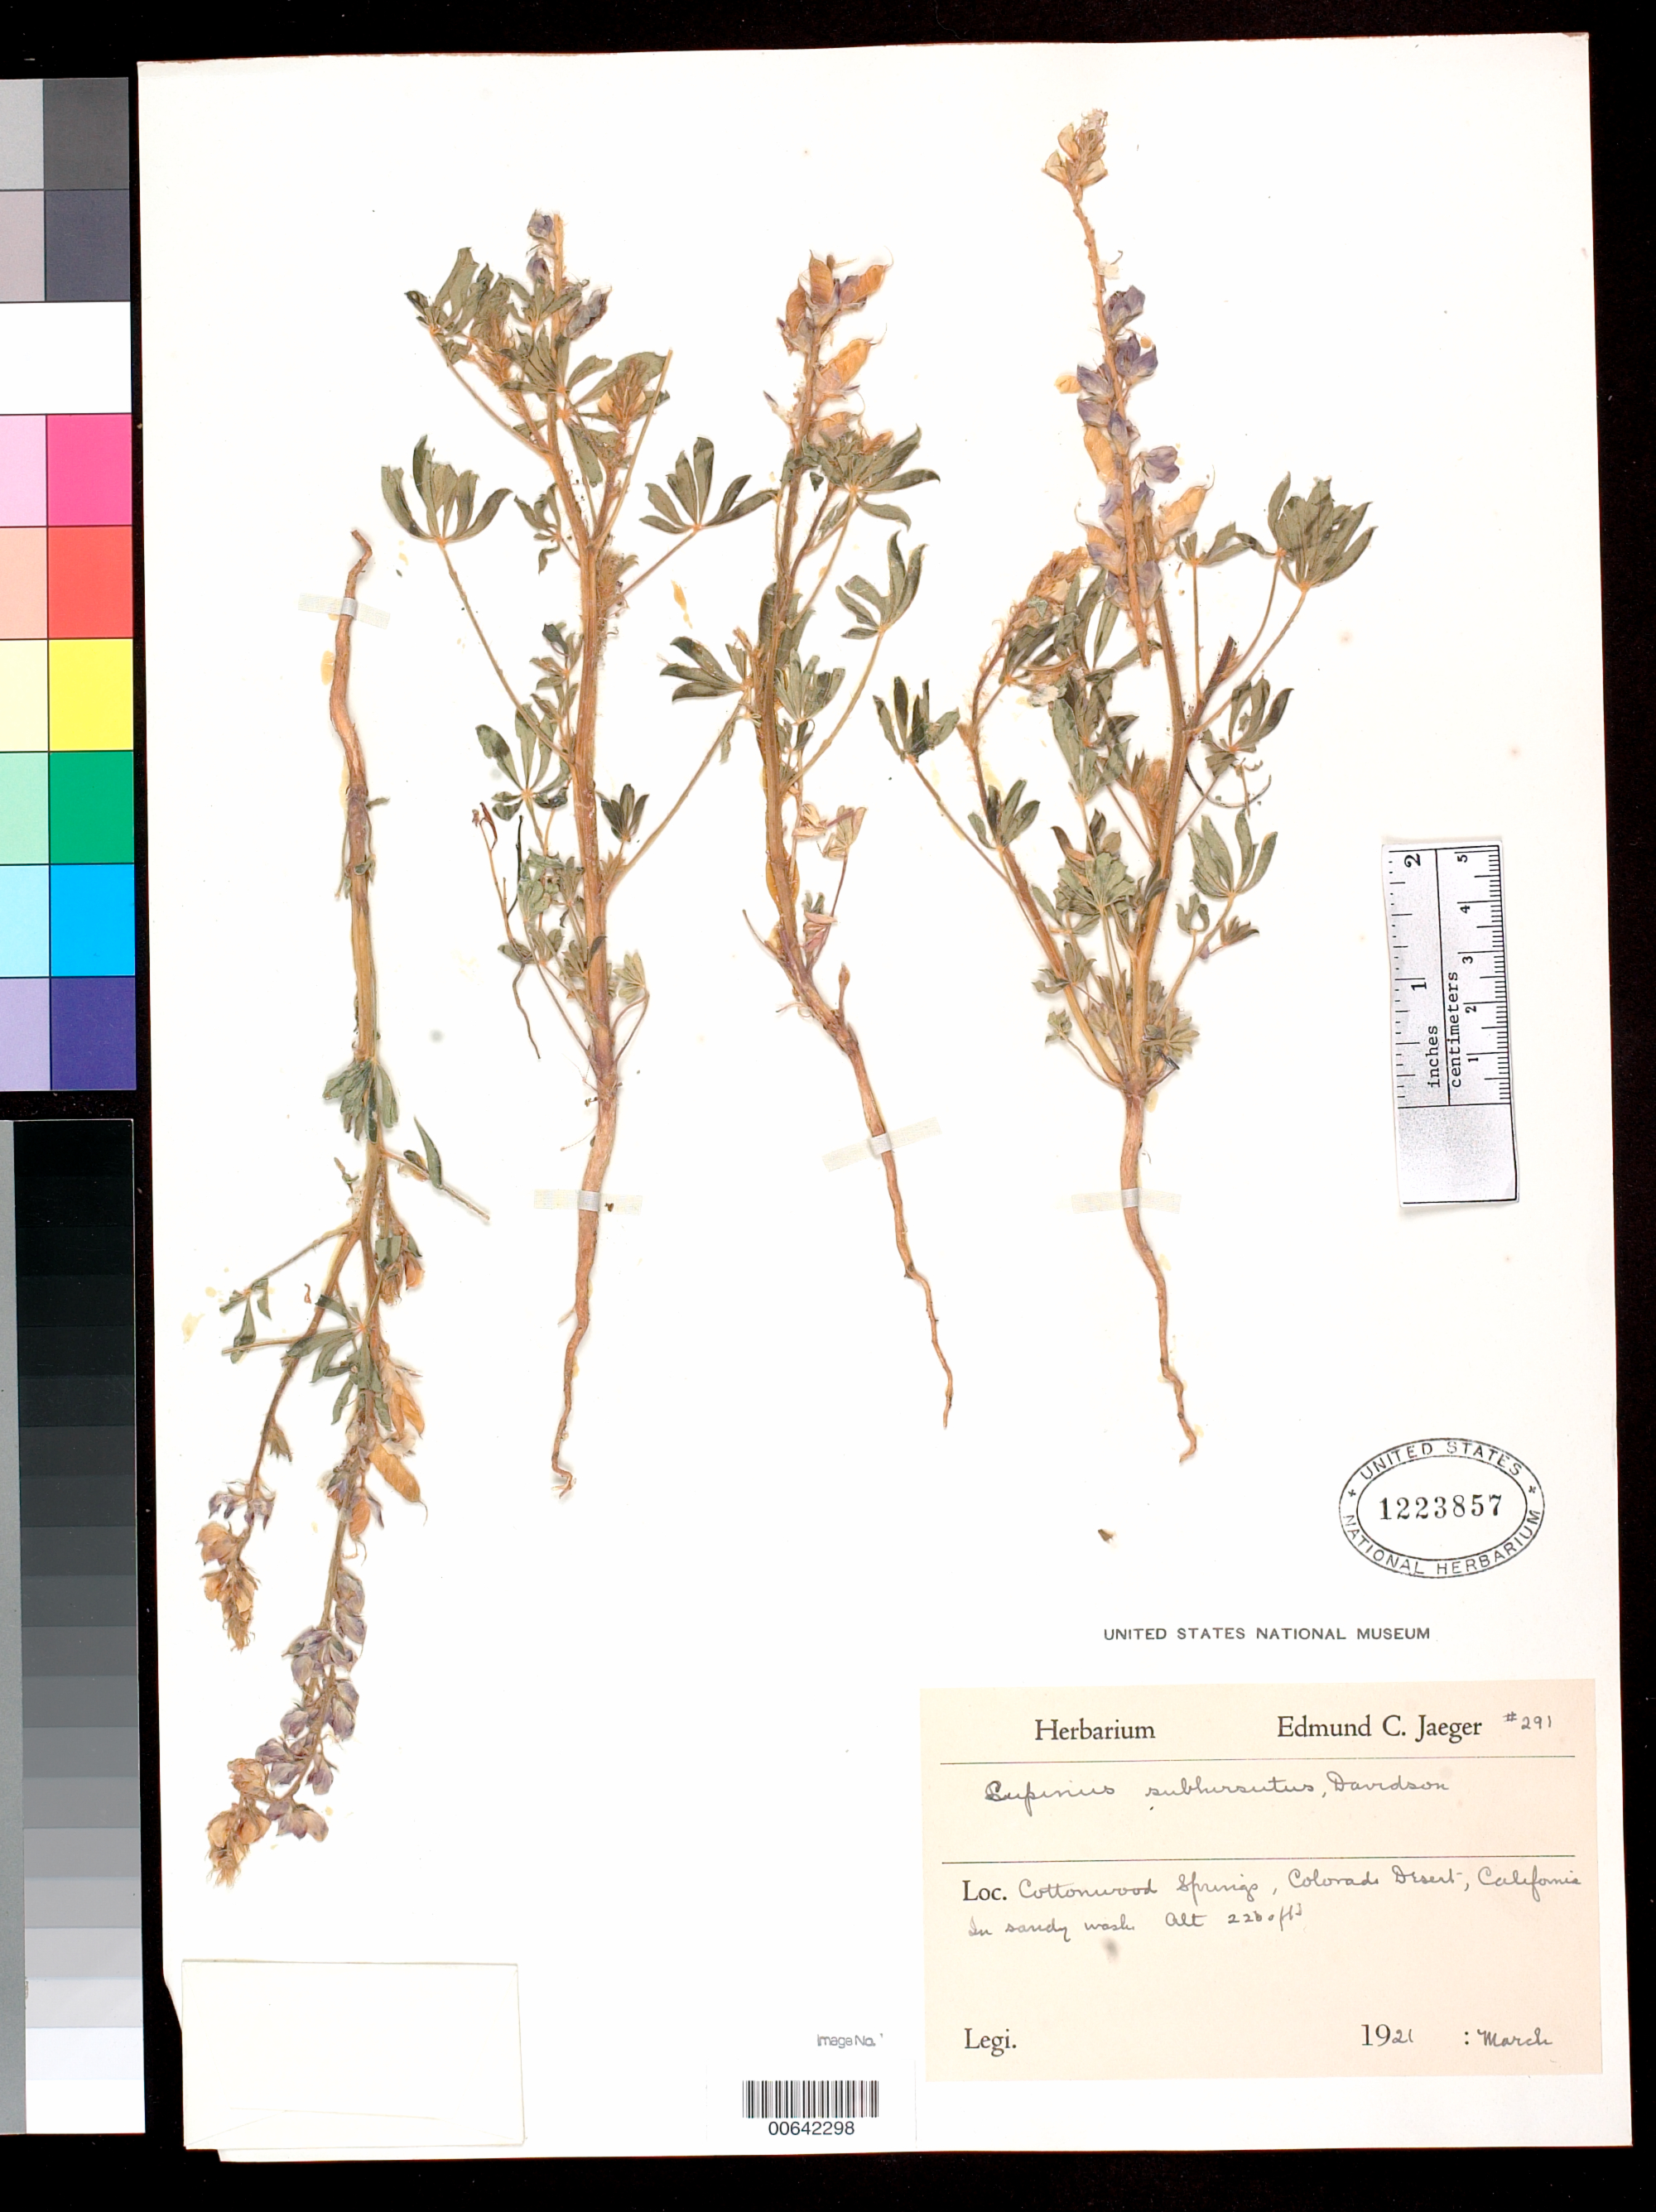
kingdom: Plantae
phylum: Tracheophyta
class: Magnoliopsida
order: Fabales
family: Fabaceae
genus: Lupinus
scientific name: Lupinus subhirsutus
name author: Davidson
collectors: E. Jaeger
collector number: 291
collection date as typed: Mar 1921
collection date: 1921-03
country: United States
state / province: California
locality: Cottonwood Springs, Colorado Desert.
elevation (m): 671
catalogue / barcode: US 1223857